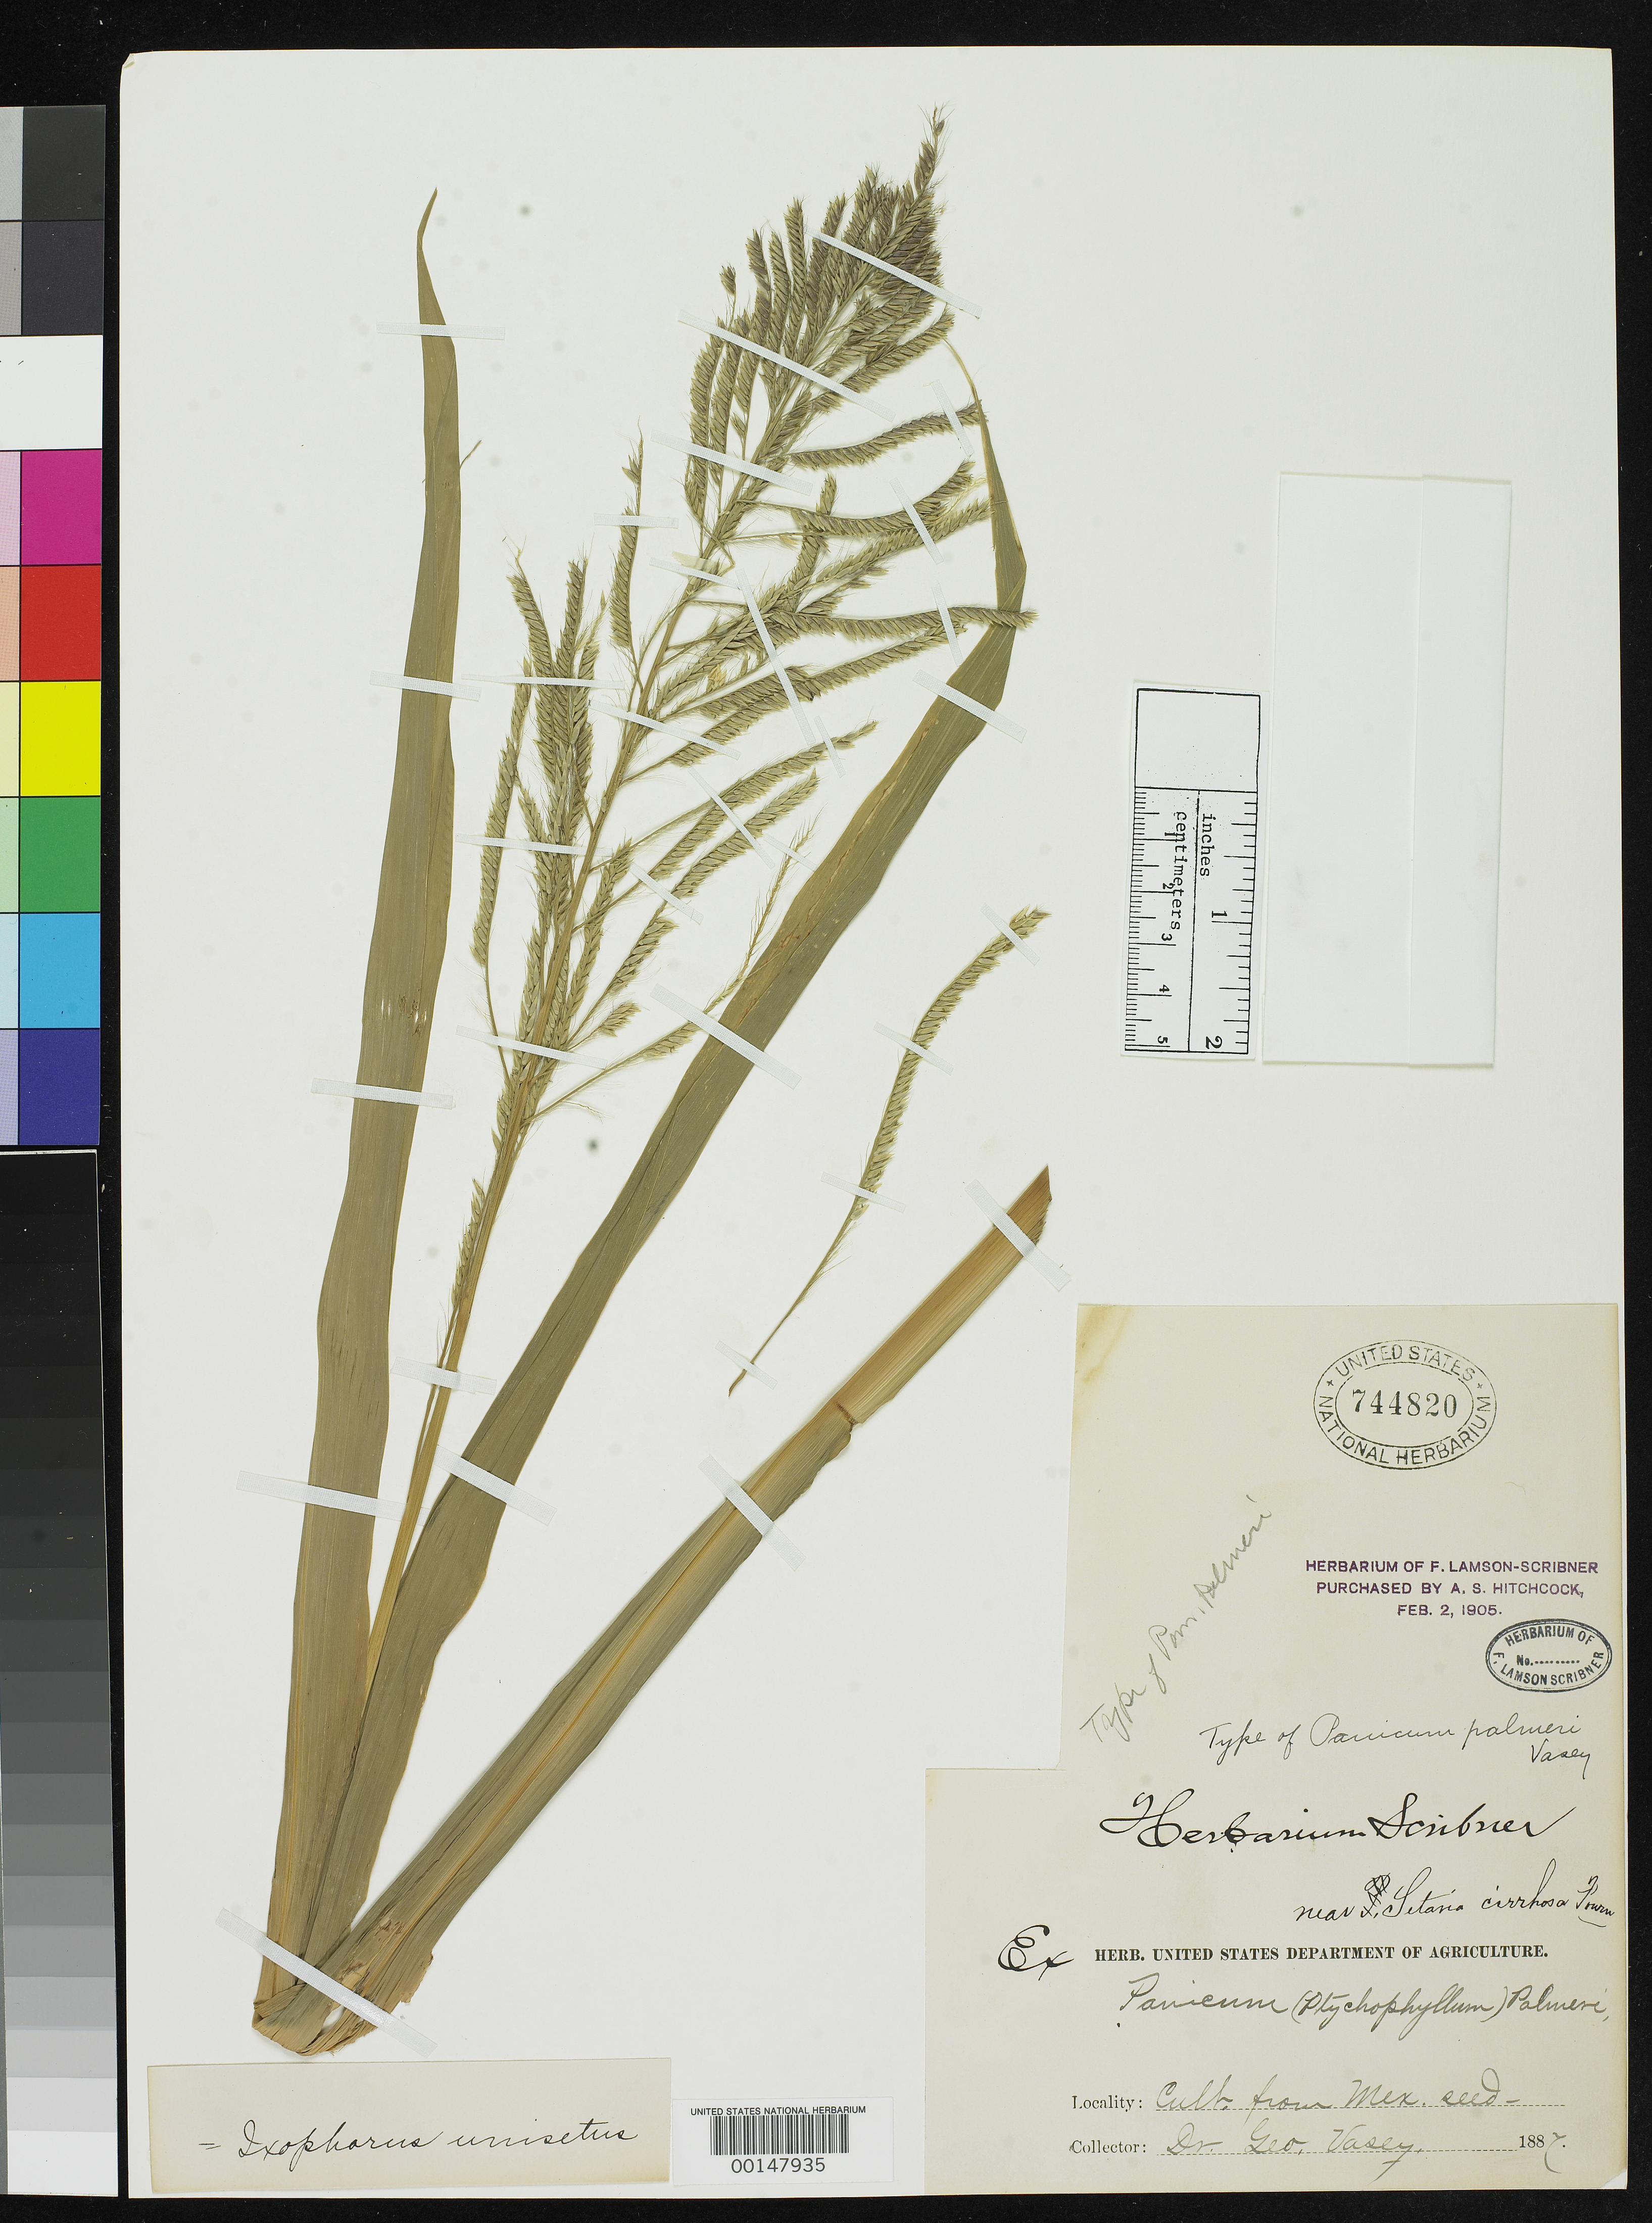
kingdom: Plantae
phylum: Tracheophyta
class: Liliopsida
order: Poales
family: Poaceae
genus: Panicum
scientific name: Panicum palmeri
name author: Vasey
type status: Type Collection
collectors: E. Palmer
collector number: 372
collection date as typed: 1886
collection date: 1886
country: Mexico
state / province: Jalisco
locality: Tequila.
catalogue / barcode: US 744820